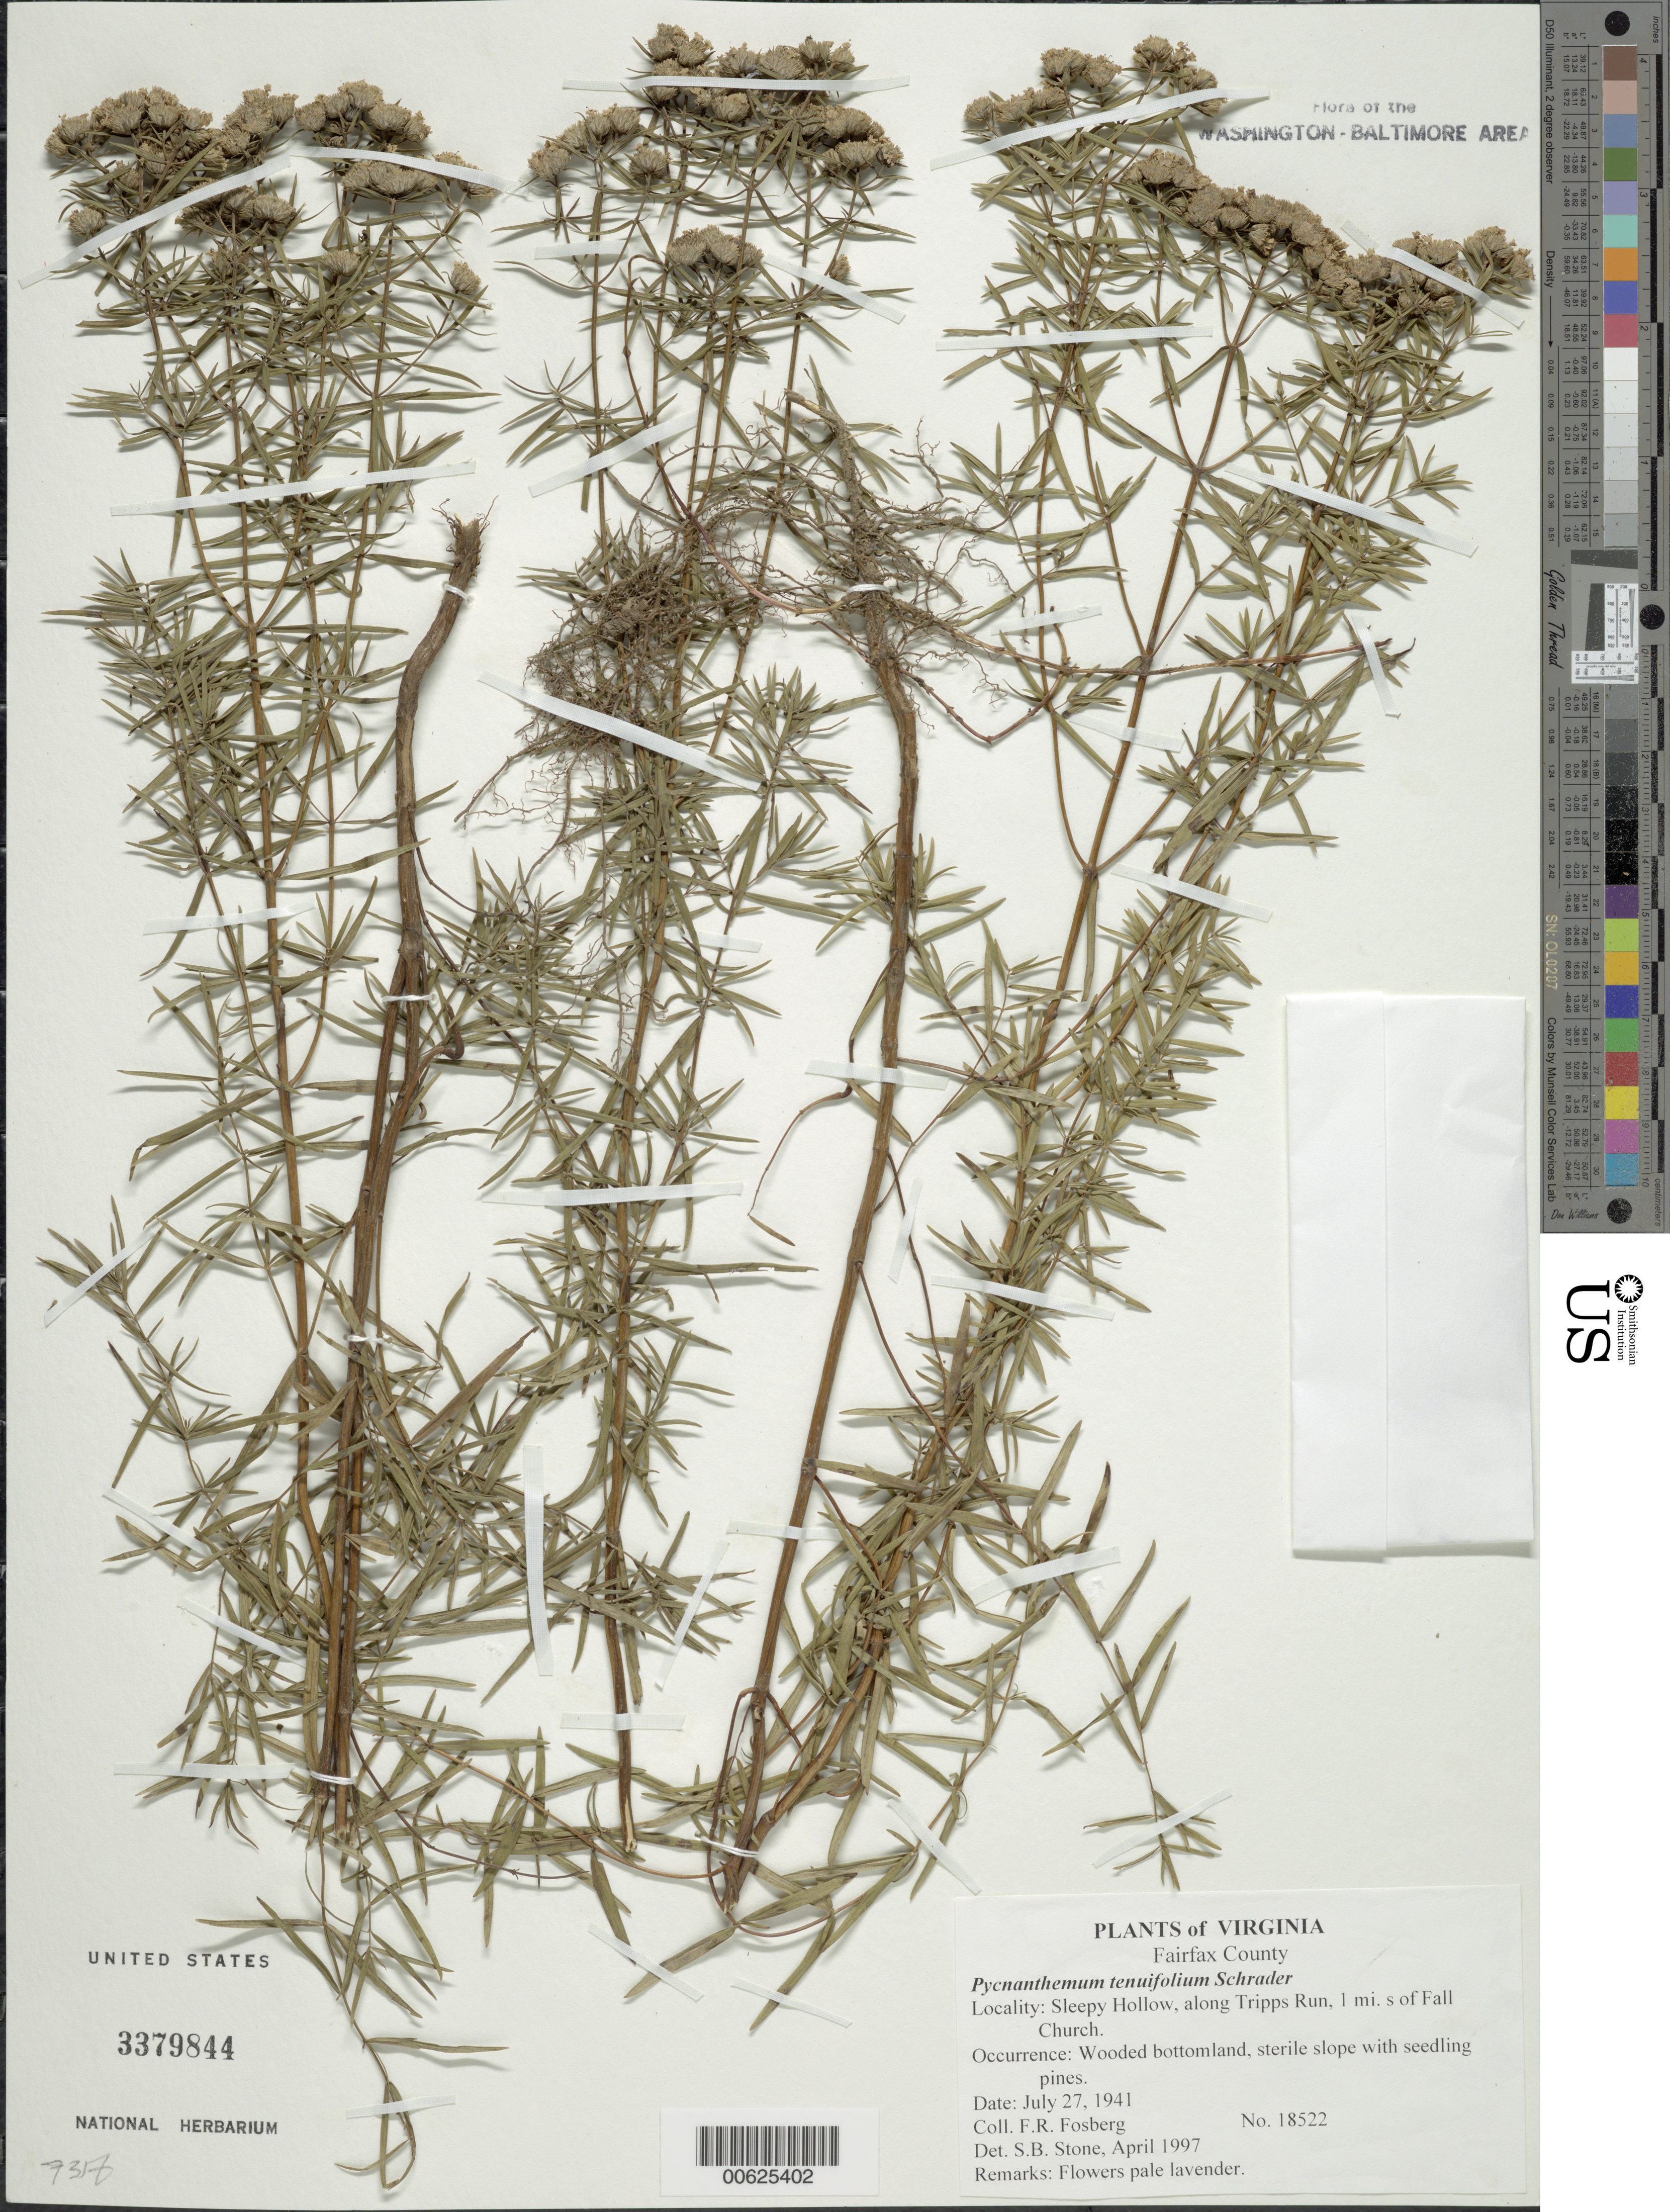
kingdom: Plantae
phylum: Tracheophyta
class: Magnoliopsida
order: Lamiales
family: Lamiaceae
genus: Pycnanthemum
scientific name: Pycnanthemum tenuifolium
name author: Schrad.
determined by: Stone, S. B.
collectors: F. R. Fosberg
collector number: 18522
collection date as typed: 27 Jul 1941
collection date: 1941-07-27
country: United States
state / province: Virginia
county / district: Fairfax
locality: Sleepy Hollow, along Tripps Run, 1 mi. S of Falls Church.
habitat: Wooded bottomland, sterile slope with seedling pines.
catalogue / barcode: US 3379844